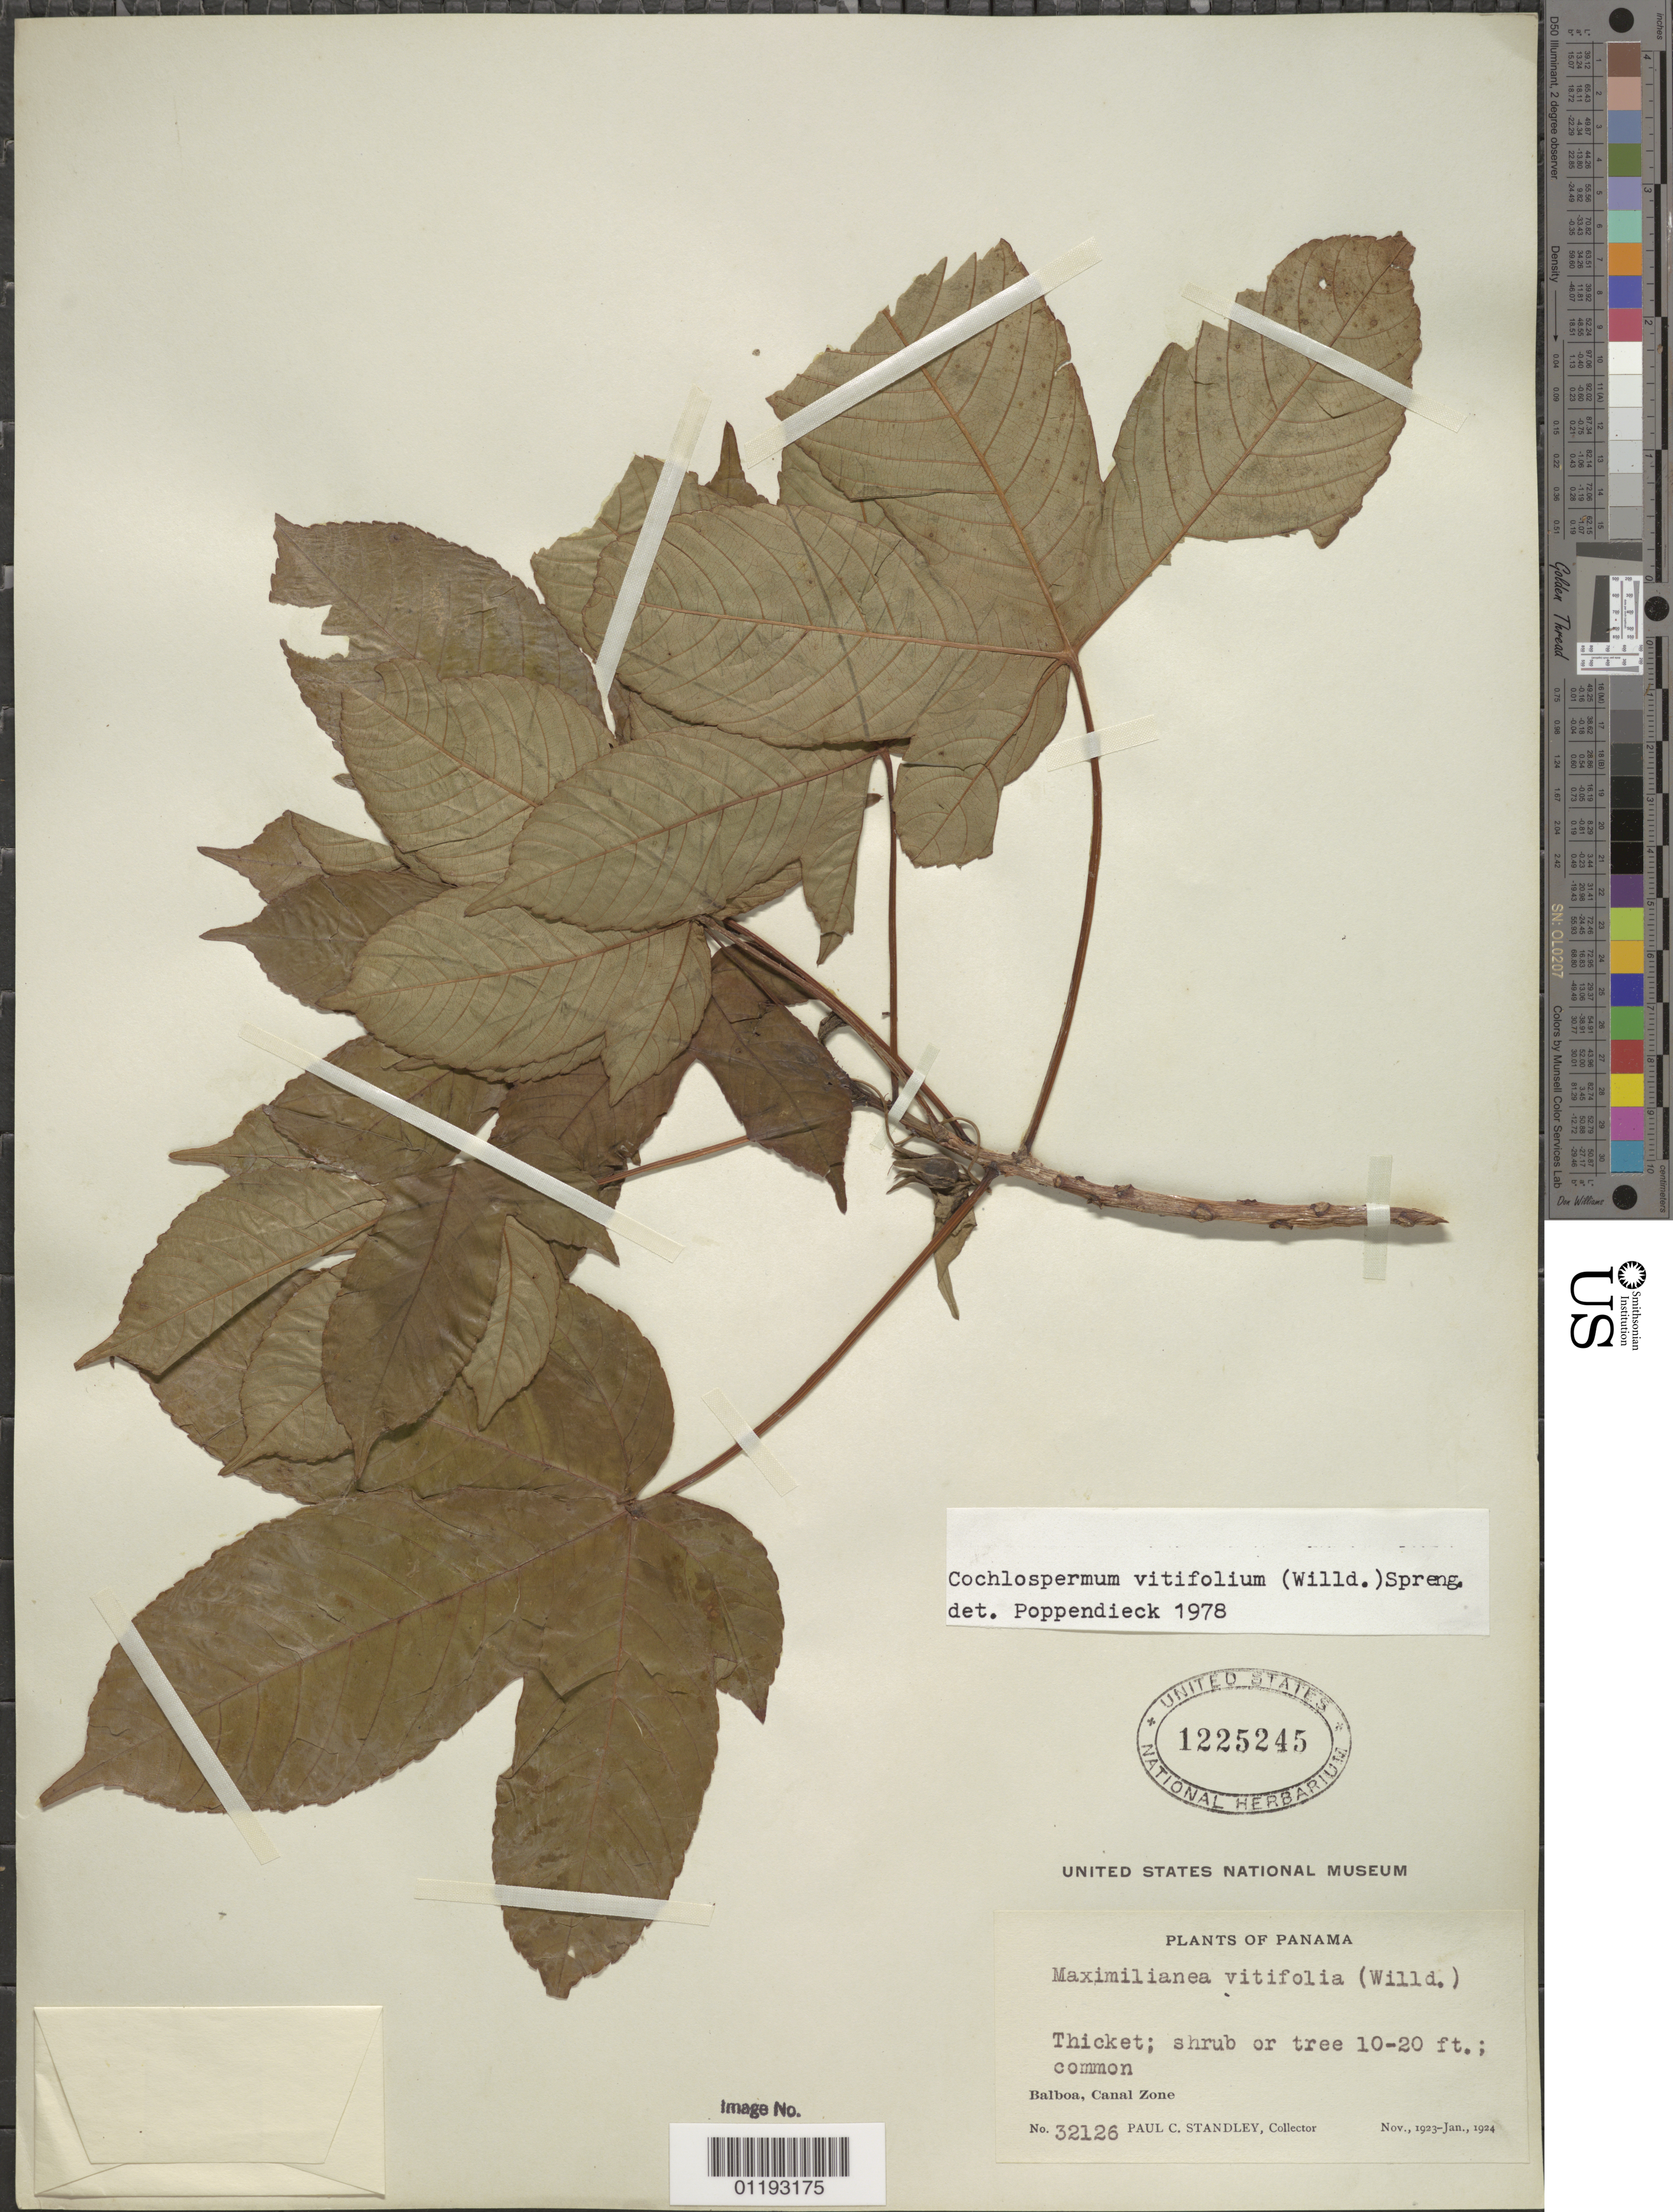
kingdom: Plantae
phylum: Tracheophyta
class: Magnoliopsida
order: Malvales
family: Cochlospermaceae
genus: Cochlospermum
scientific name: Cochlospermum vitifolium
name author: (Willd.) Spreng.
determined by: Poppendieck, H.-H., (HBG), Institut fur Allgemeine Botanik und Botanischer Garten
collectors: P. C. Standley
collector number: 32126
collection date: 1923-11/1924-01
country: Panama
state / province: Panamá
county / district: Canal Zone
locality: Balboa.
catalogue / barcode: US 1225245